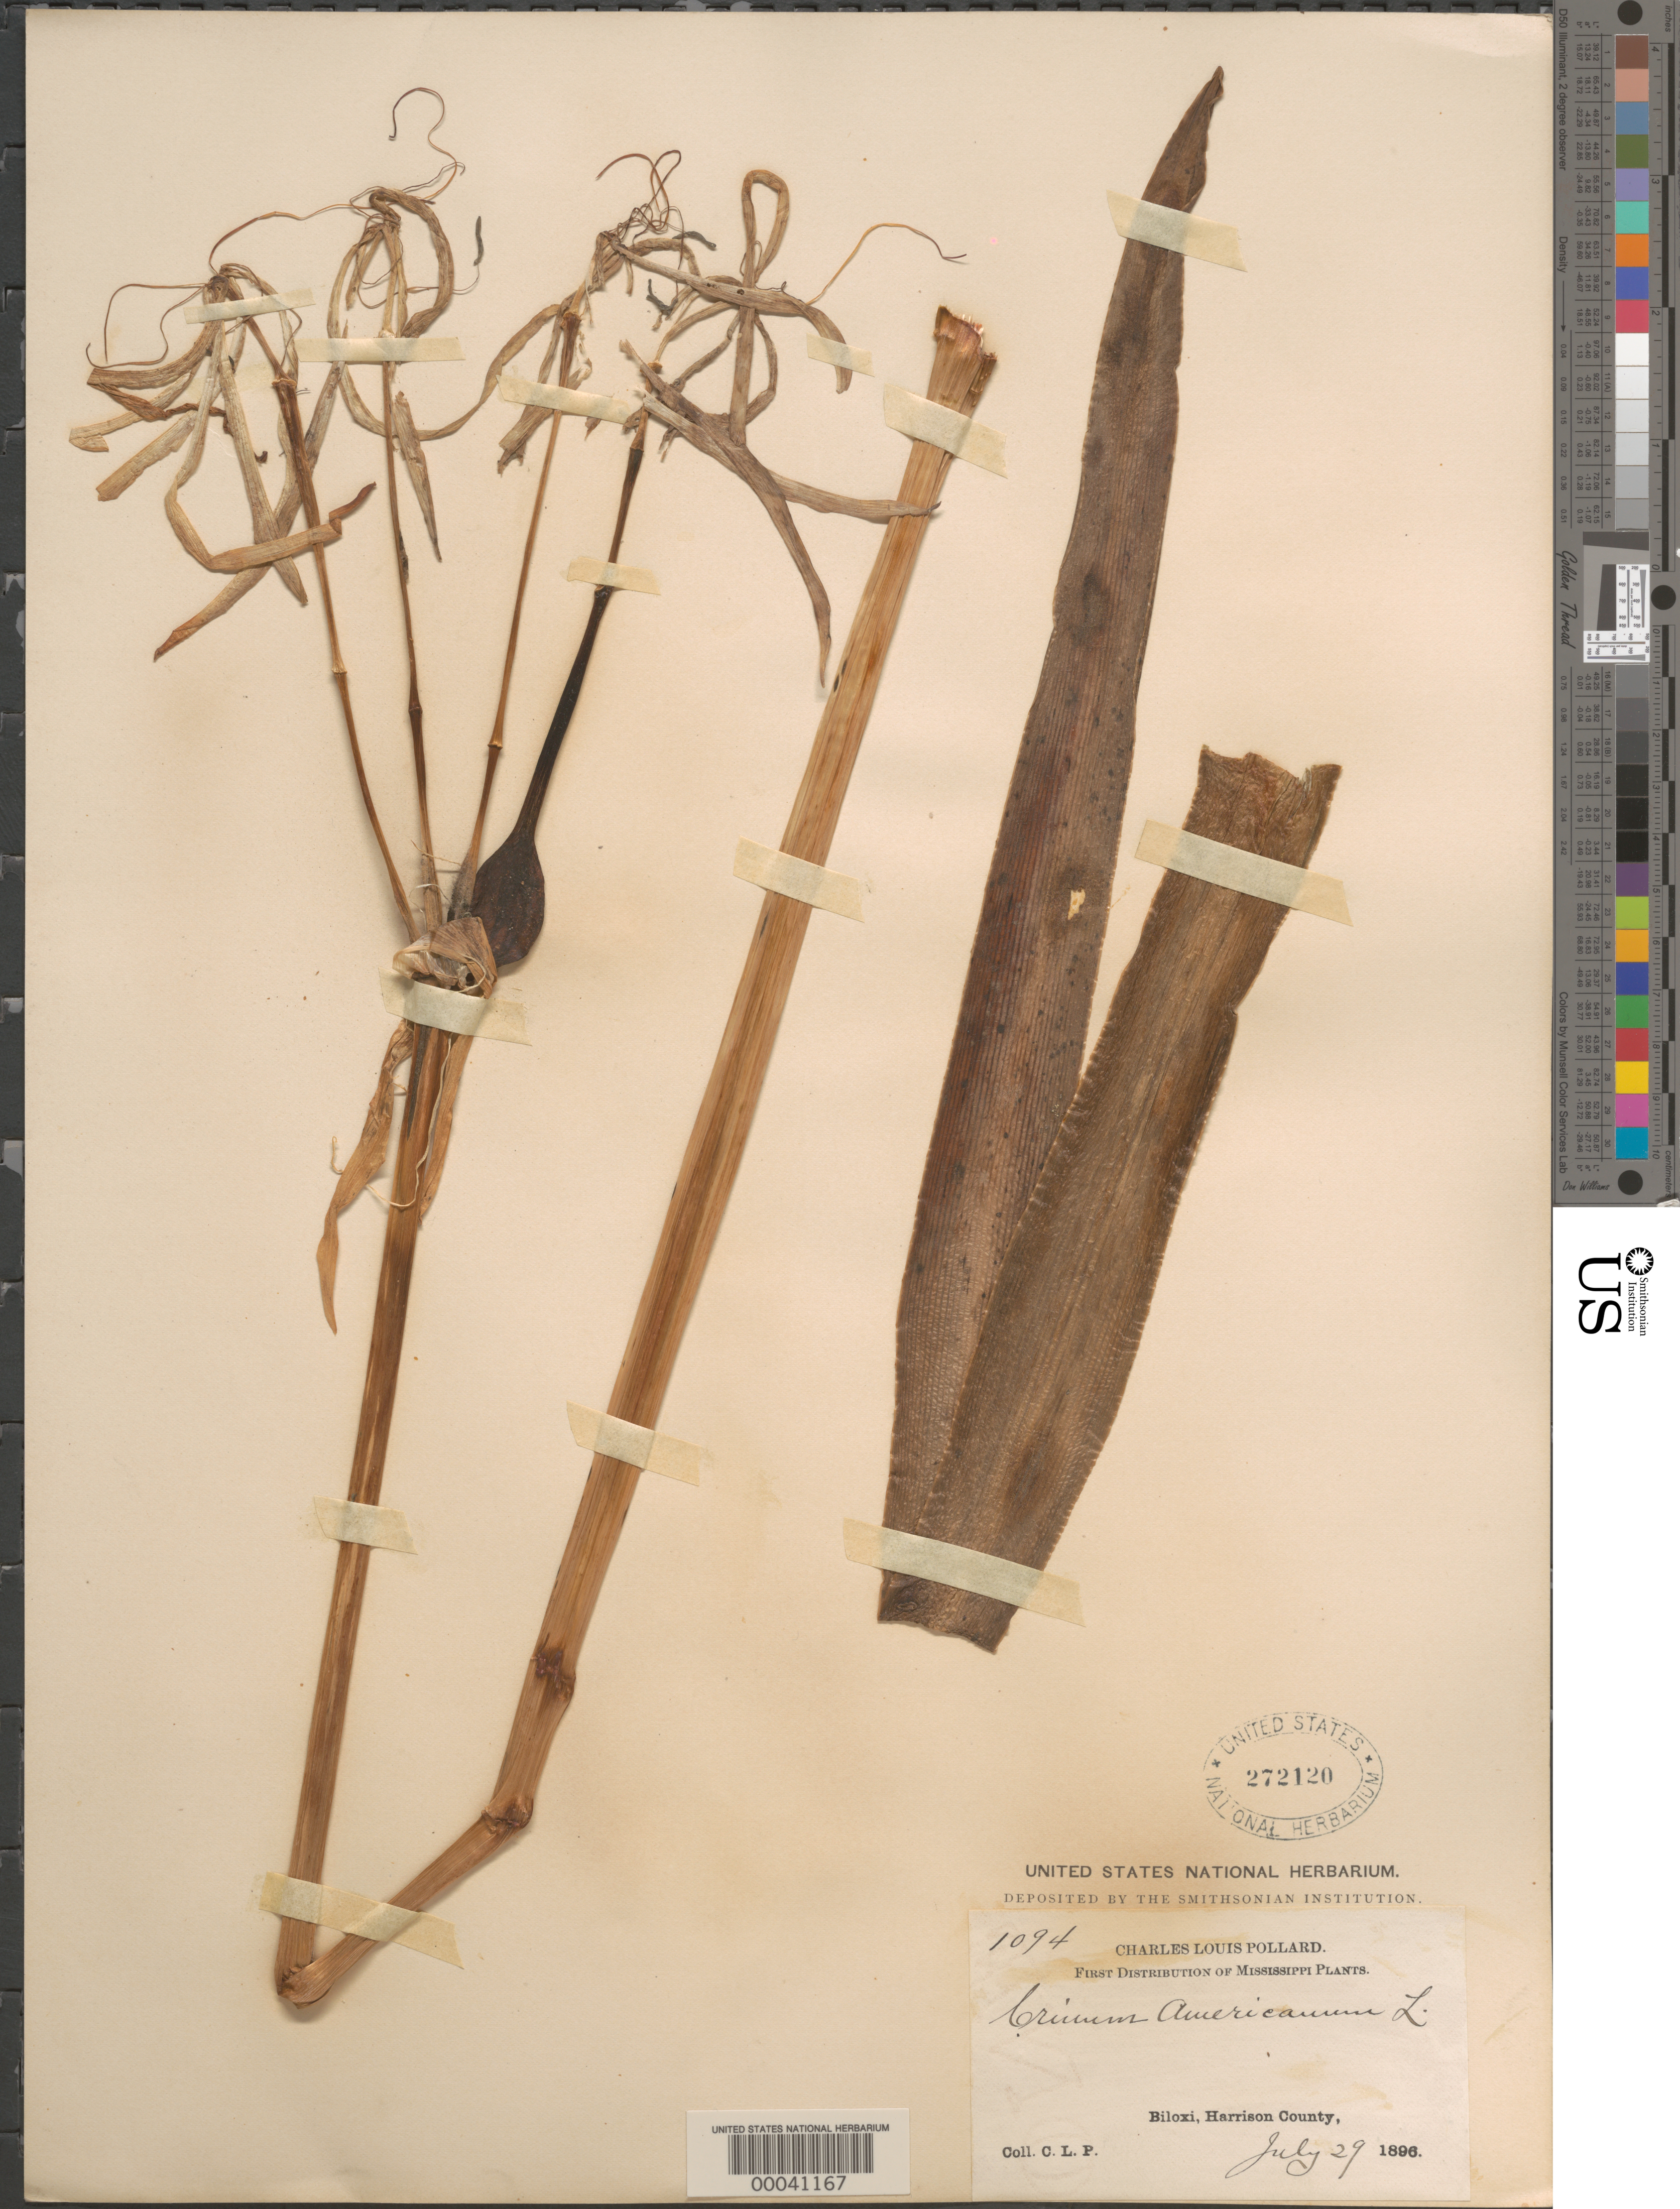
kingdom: Plantae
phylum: Tracheophyta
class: Liliopsida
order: Asparagales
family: Amaryllidaceae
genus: Crinum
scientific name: Crinum americanum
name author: L.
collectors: C. L. Pollard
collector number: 1094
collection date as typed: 29 Jul 1896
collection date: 1896-07-29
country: United States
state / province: Mississippi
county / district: Harrison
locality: Biloxi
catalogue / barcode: US 272120